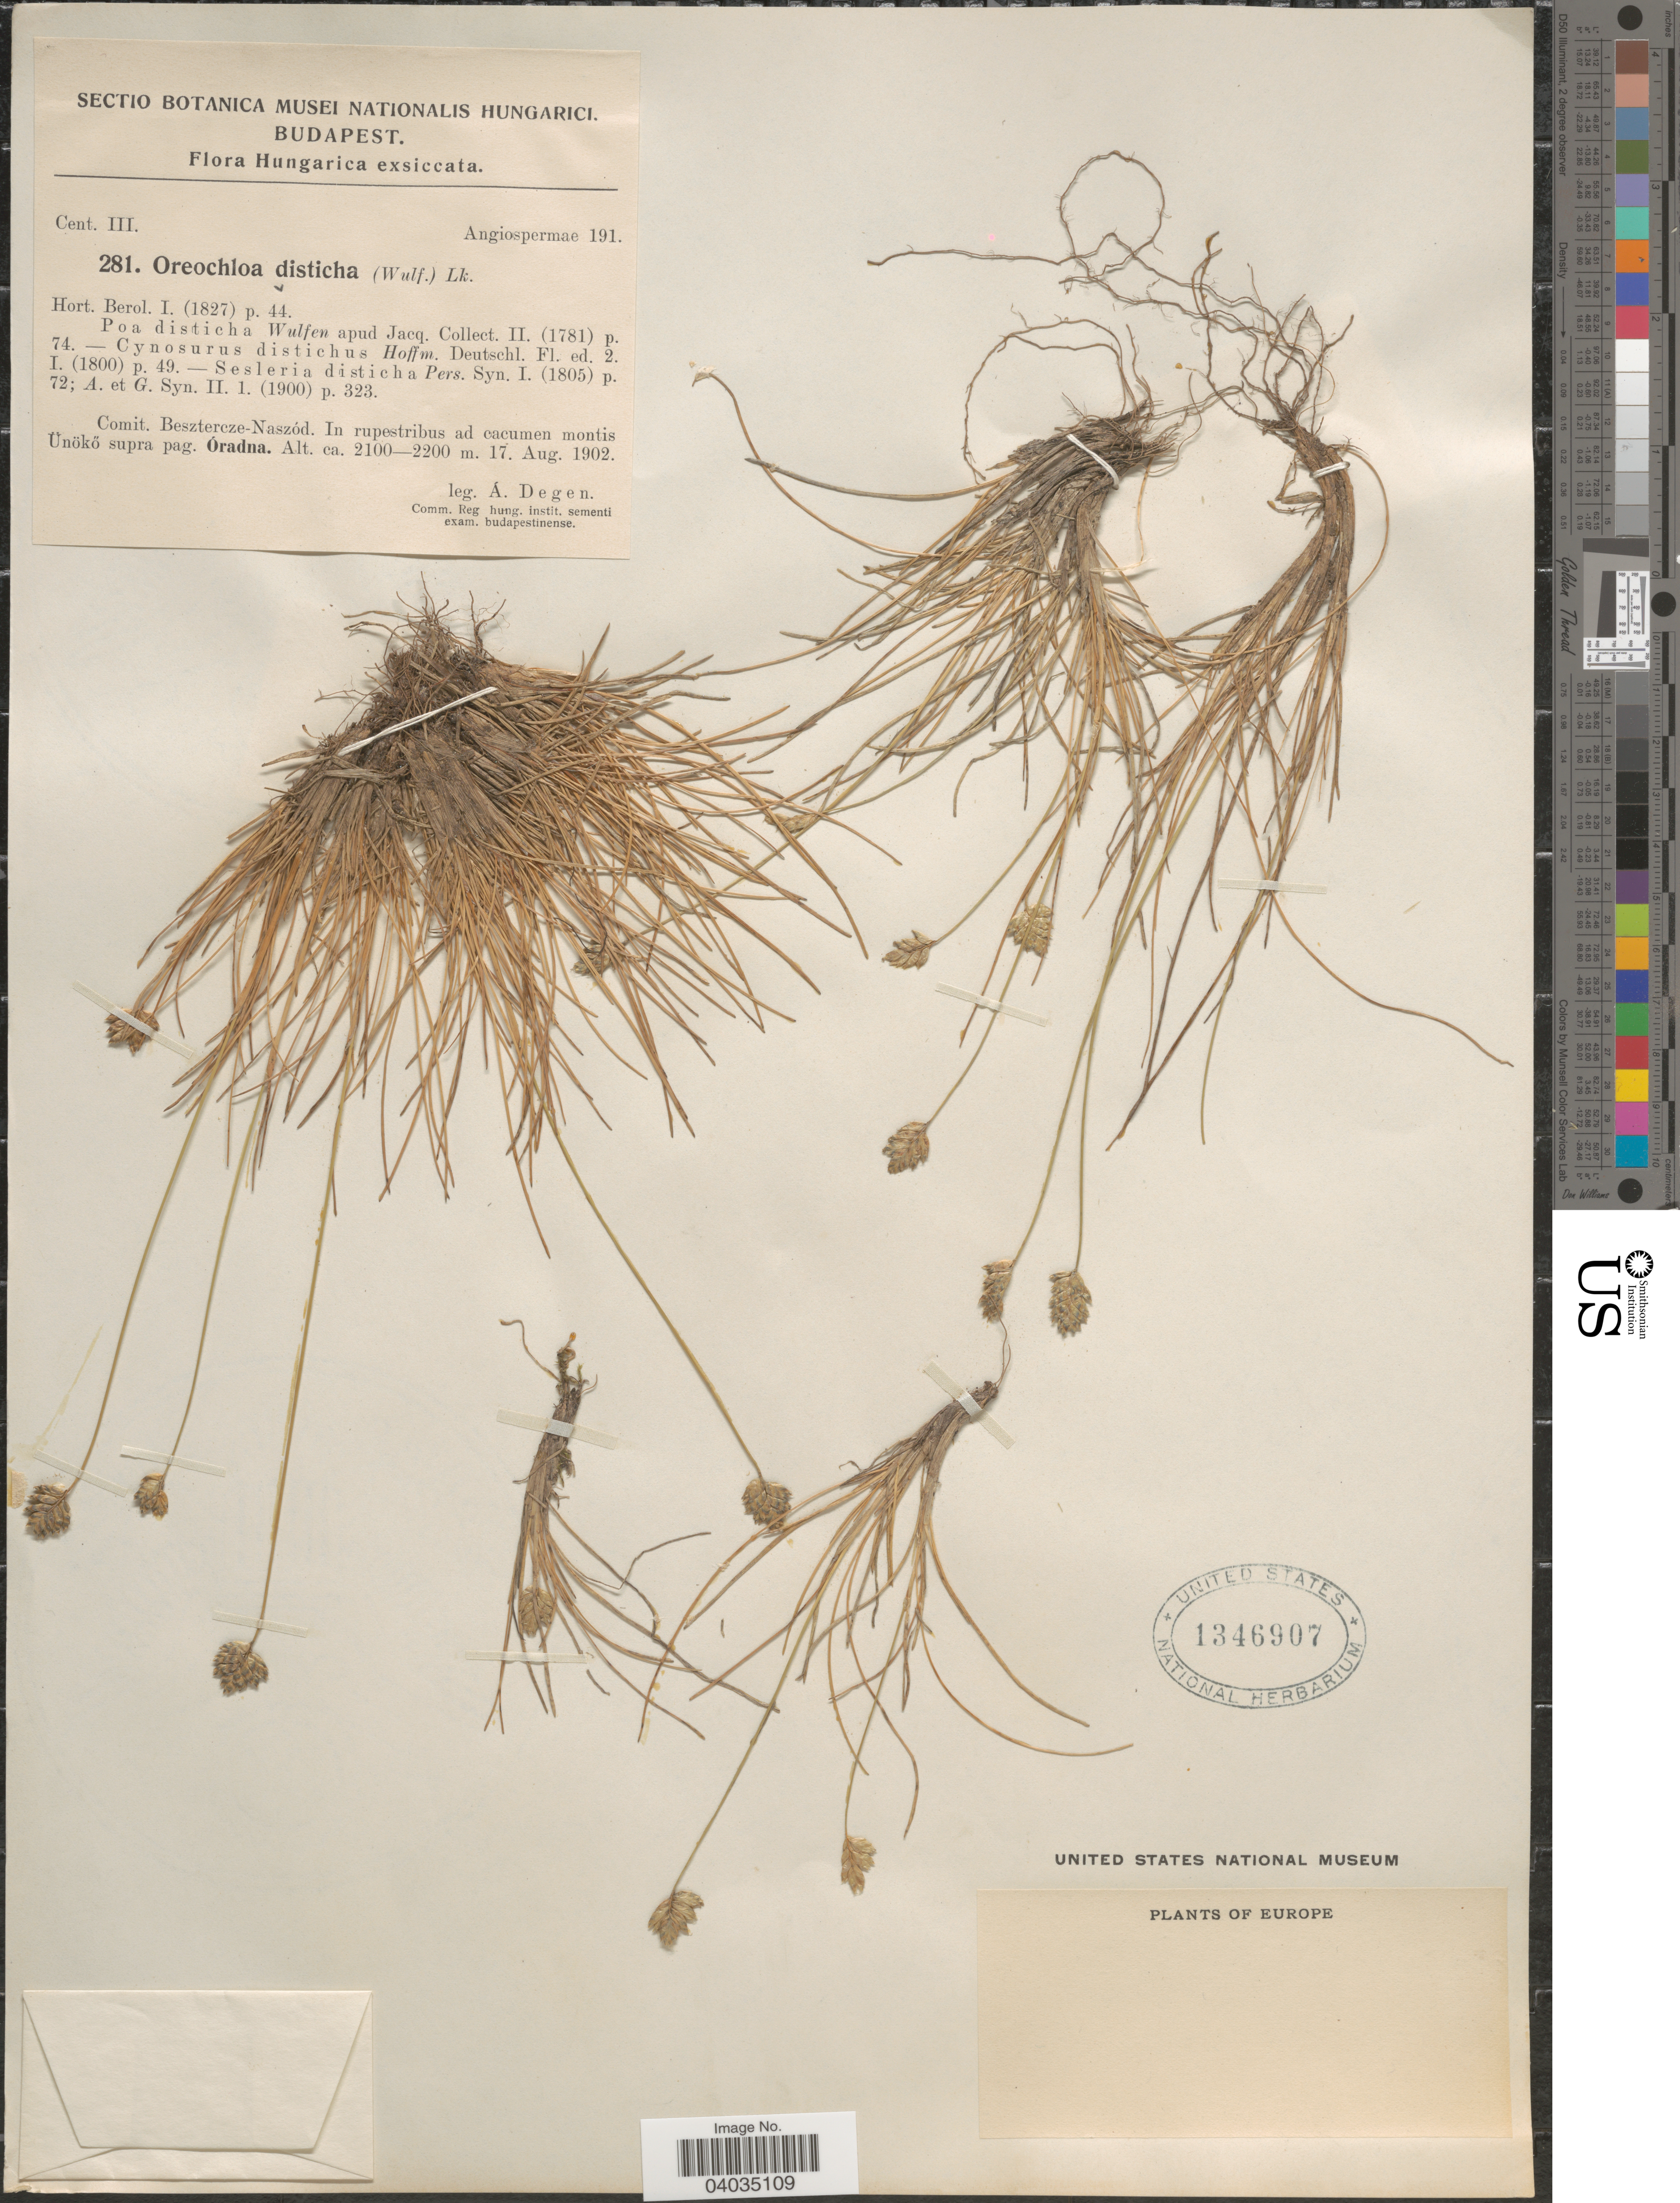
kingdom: Plantae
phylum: Tracheophyta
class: Liliopsida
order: Poales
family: Poaceae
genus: Oreochloa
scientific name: Oreochloa disticha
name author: (Wulfen) Link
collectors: A. Degen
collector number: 281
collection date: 1902-08-17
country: Hungary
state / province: Budapest, Capital District of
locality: Hungarica. Comit. Besztercze-Naszód. In rupestribus ad cacumen montis Ünöokő supra pag. Óradna.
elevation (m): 2100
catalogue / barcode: US 1346907